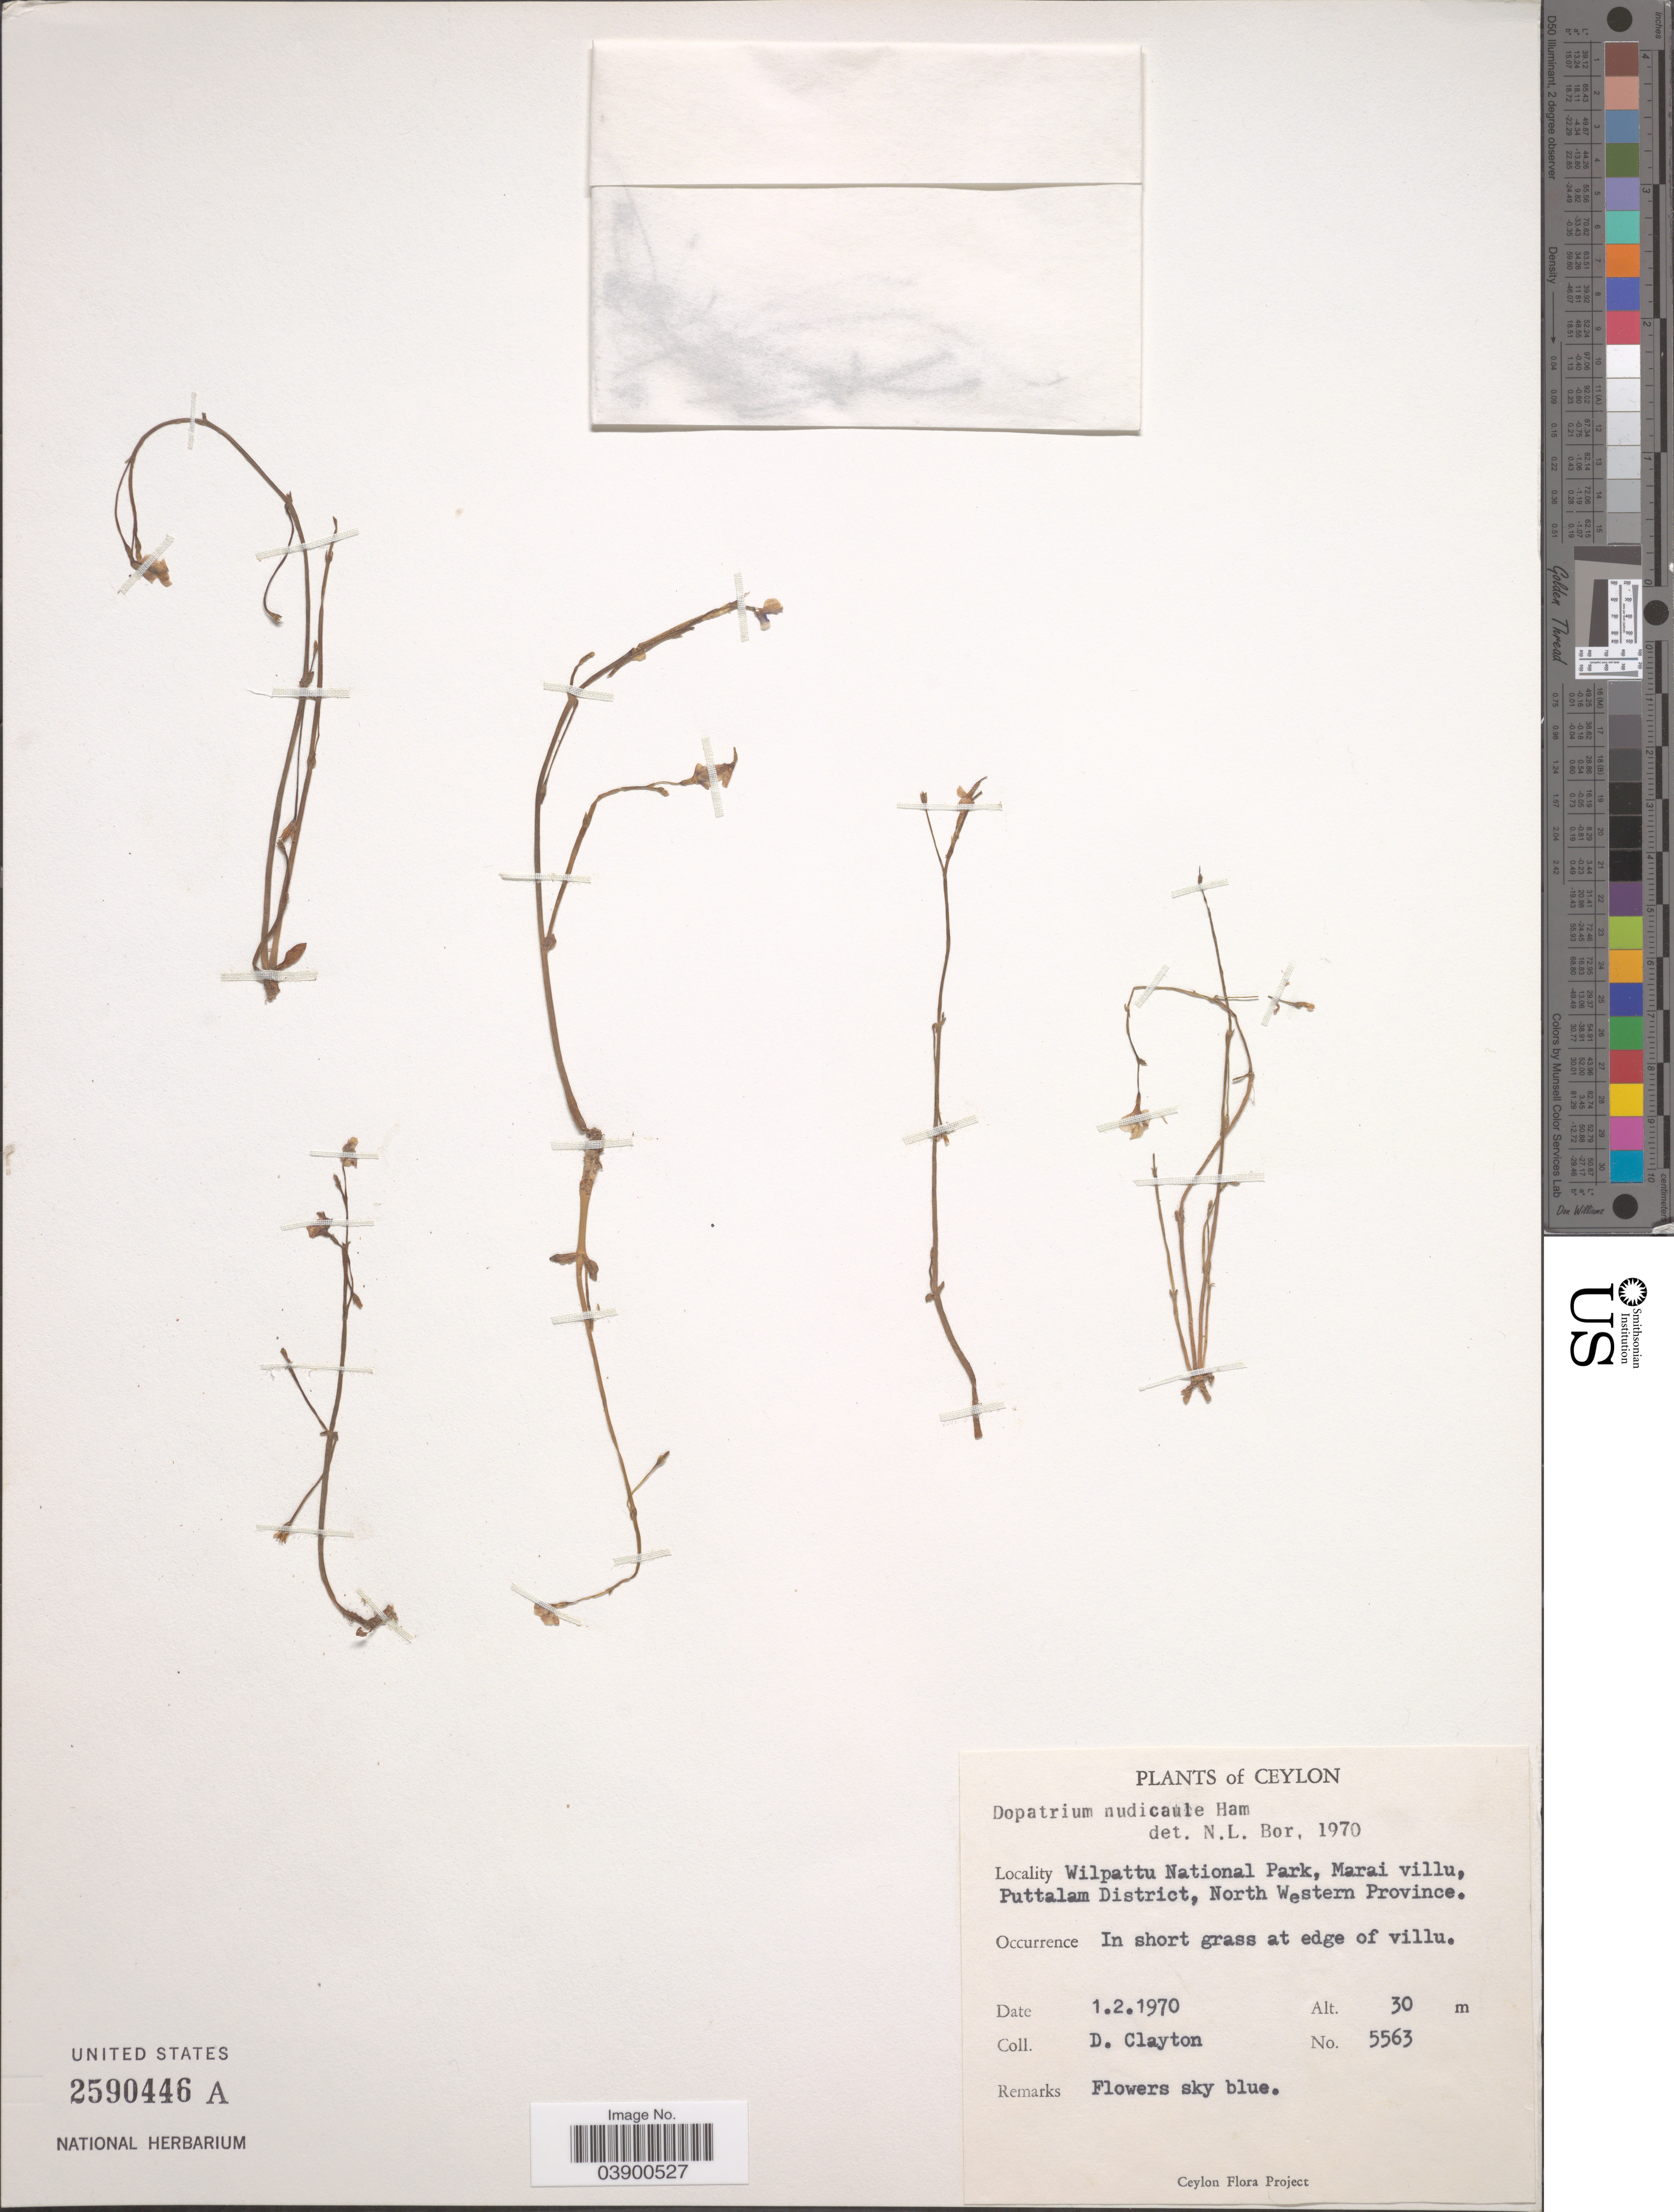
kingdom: Plantae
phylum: Tracheophyta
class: Magnoliopsida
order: Lamiales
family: Plantaginaceae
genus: Dopatrium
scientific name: Dopatrium nudicaule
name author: (Willd.) Benth.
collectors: D. Clayton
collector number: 5563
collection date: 1970-02-01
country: Sri Lanka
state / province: North Western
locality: Ceylon. Wilpattu National Park, Marai villu, Puttalam District.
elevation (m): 30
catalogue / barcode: US 2590446A